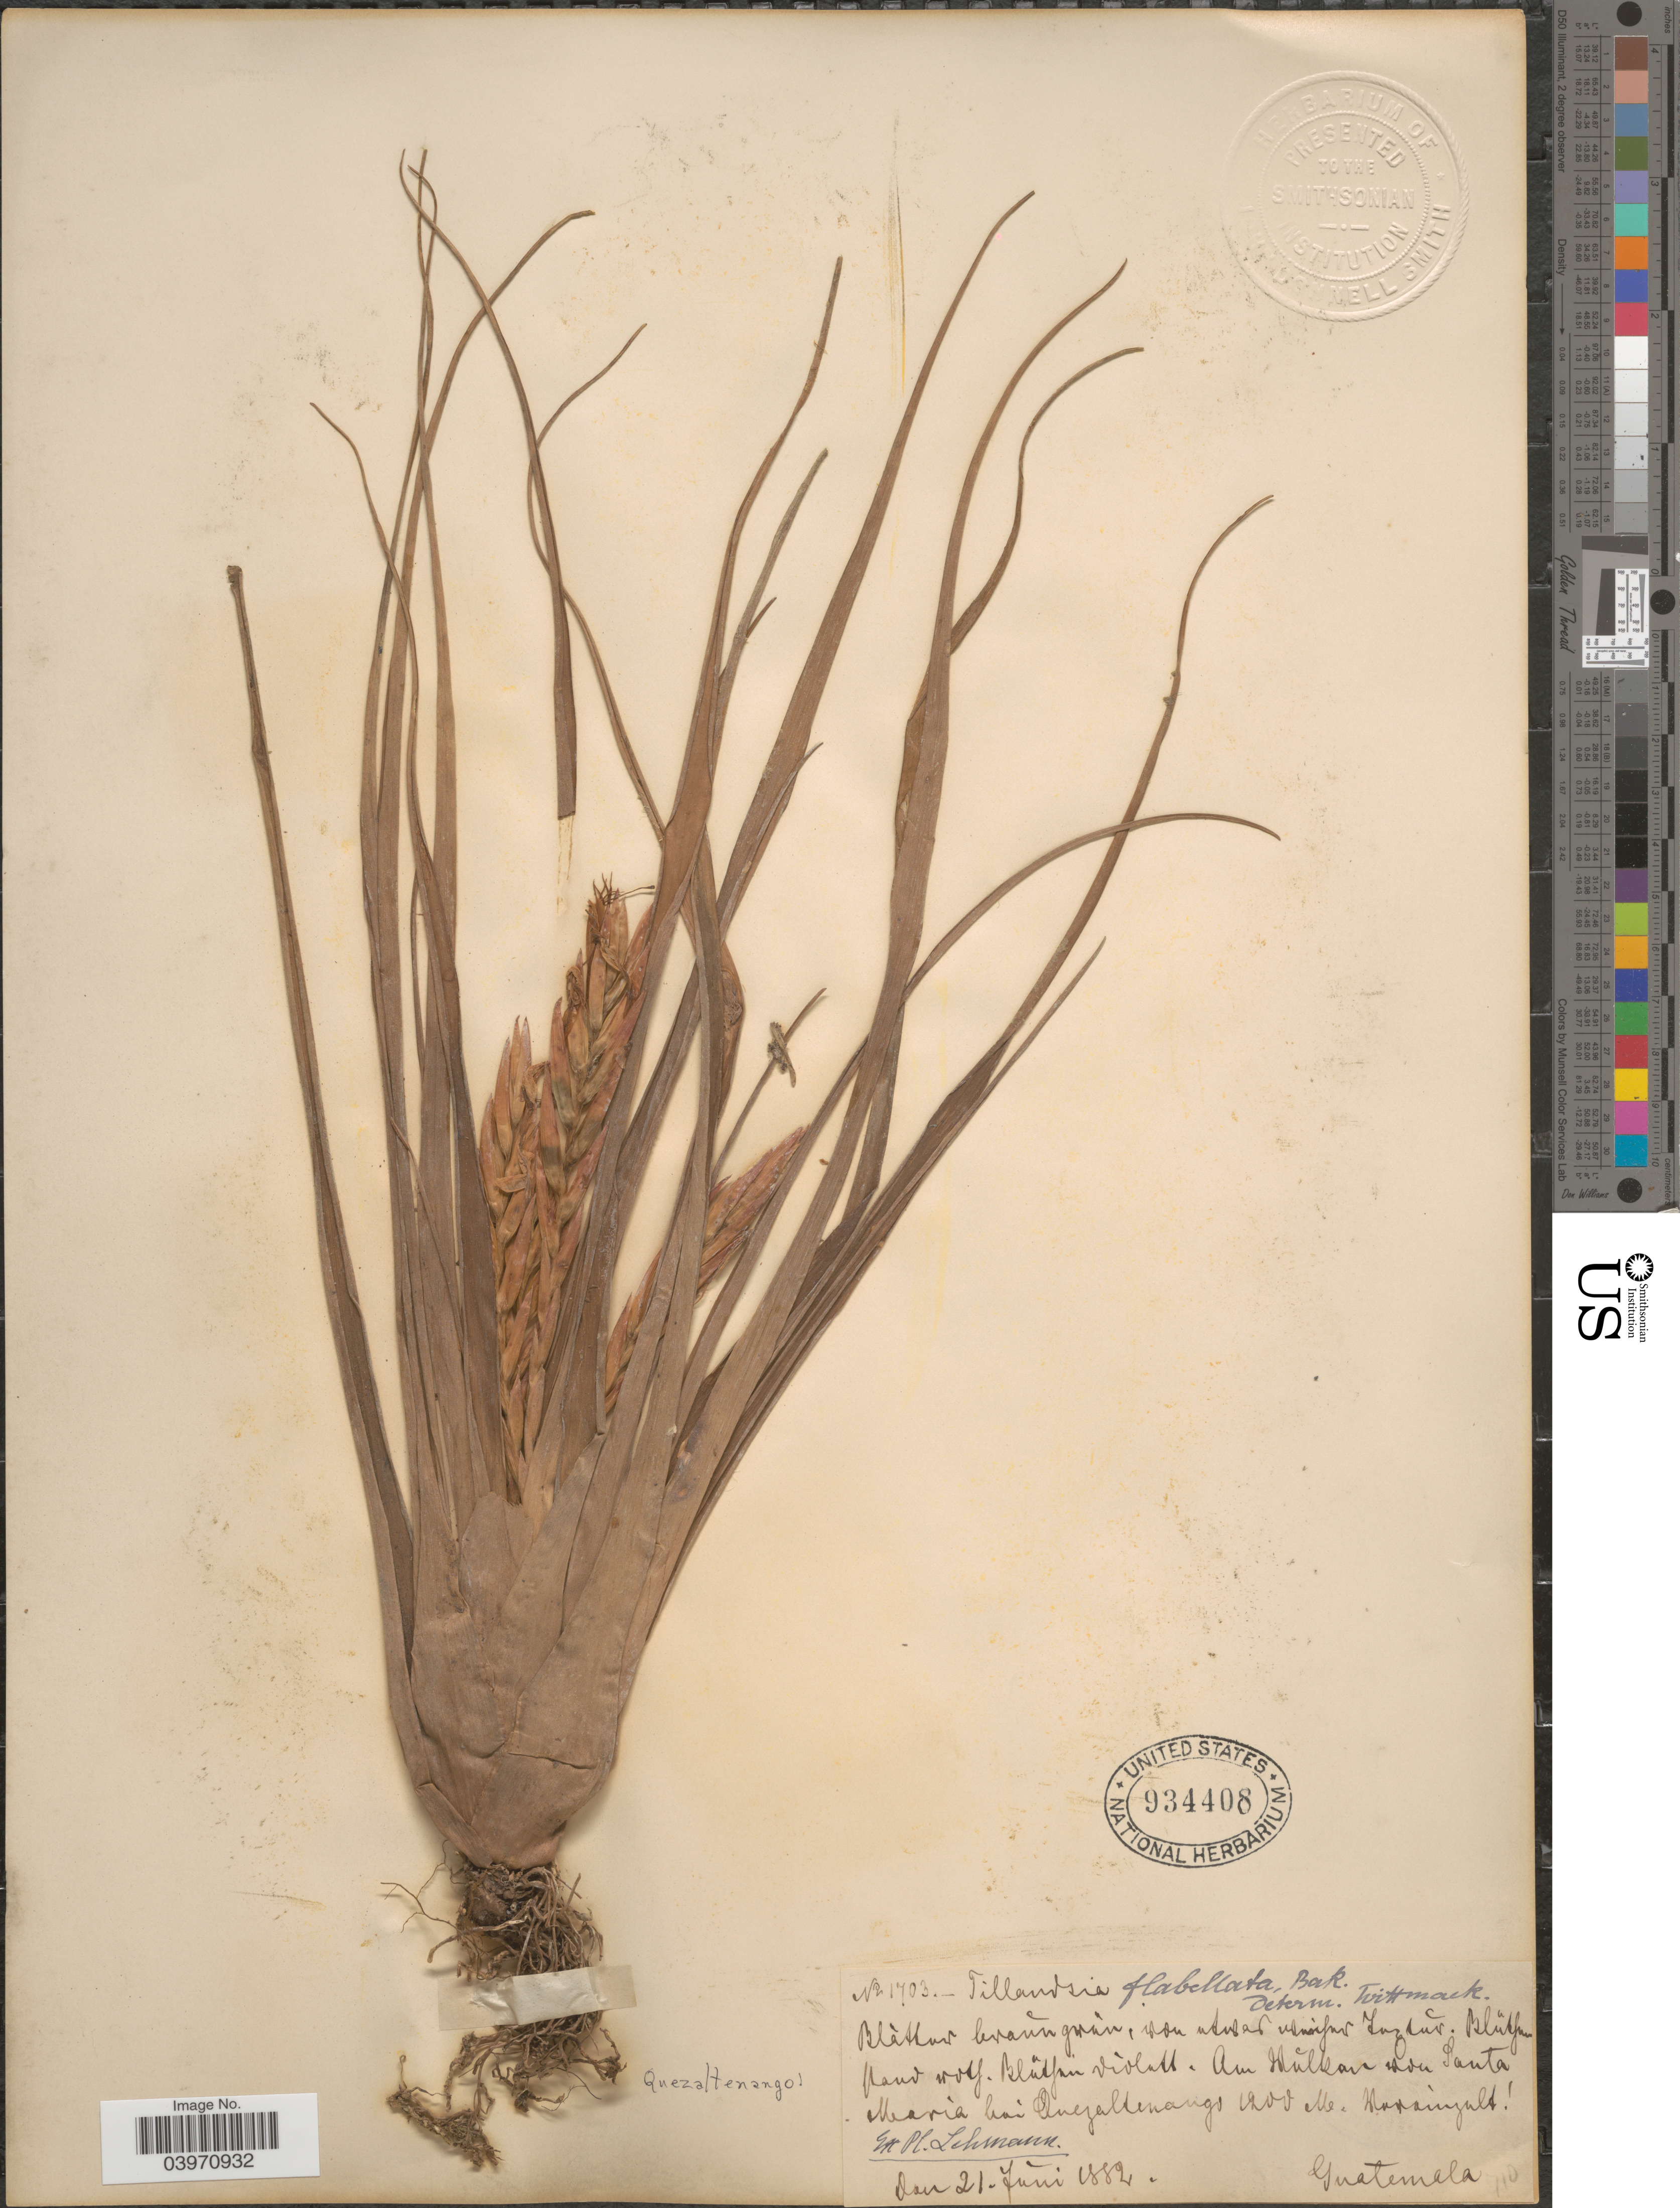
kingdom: Plantae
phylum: Tracheophyta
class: Liliopsida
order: Poales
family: Bromeliaceae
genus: Tillandsia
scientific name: Tillandsia flabellata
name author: Baker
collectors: -. Lehmann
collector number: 1703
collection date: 1882-06-21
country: Guatemala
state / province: Quetzaltenango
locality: Am Hultan von Santa Maria bei Quetzaltenango.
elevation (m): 1200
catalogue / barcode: US 934408